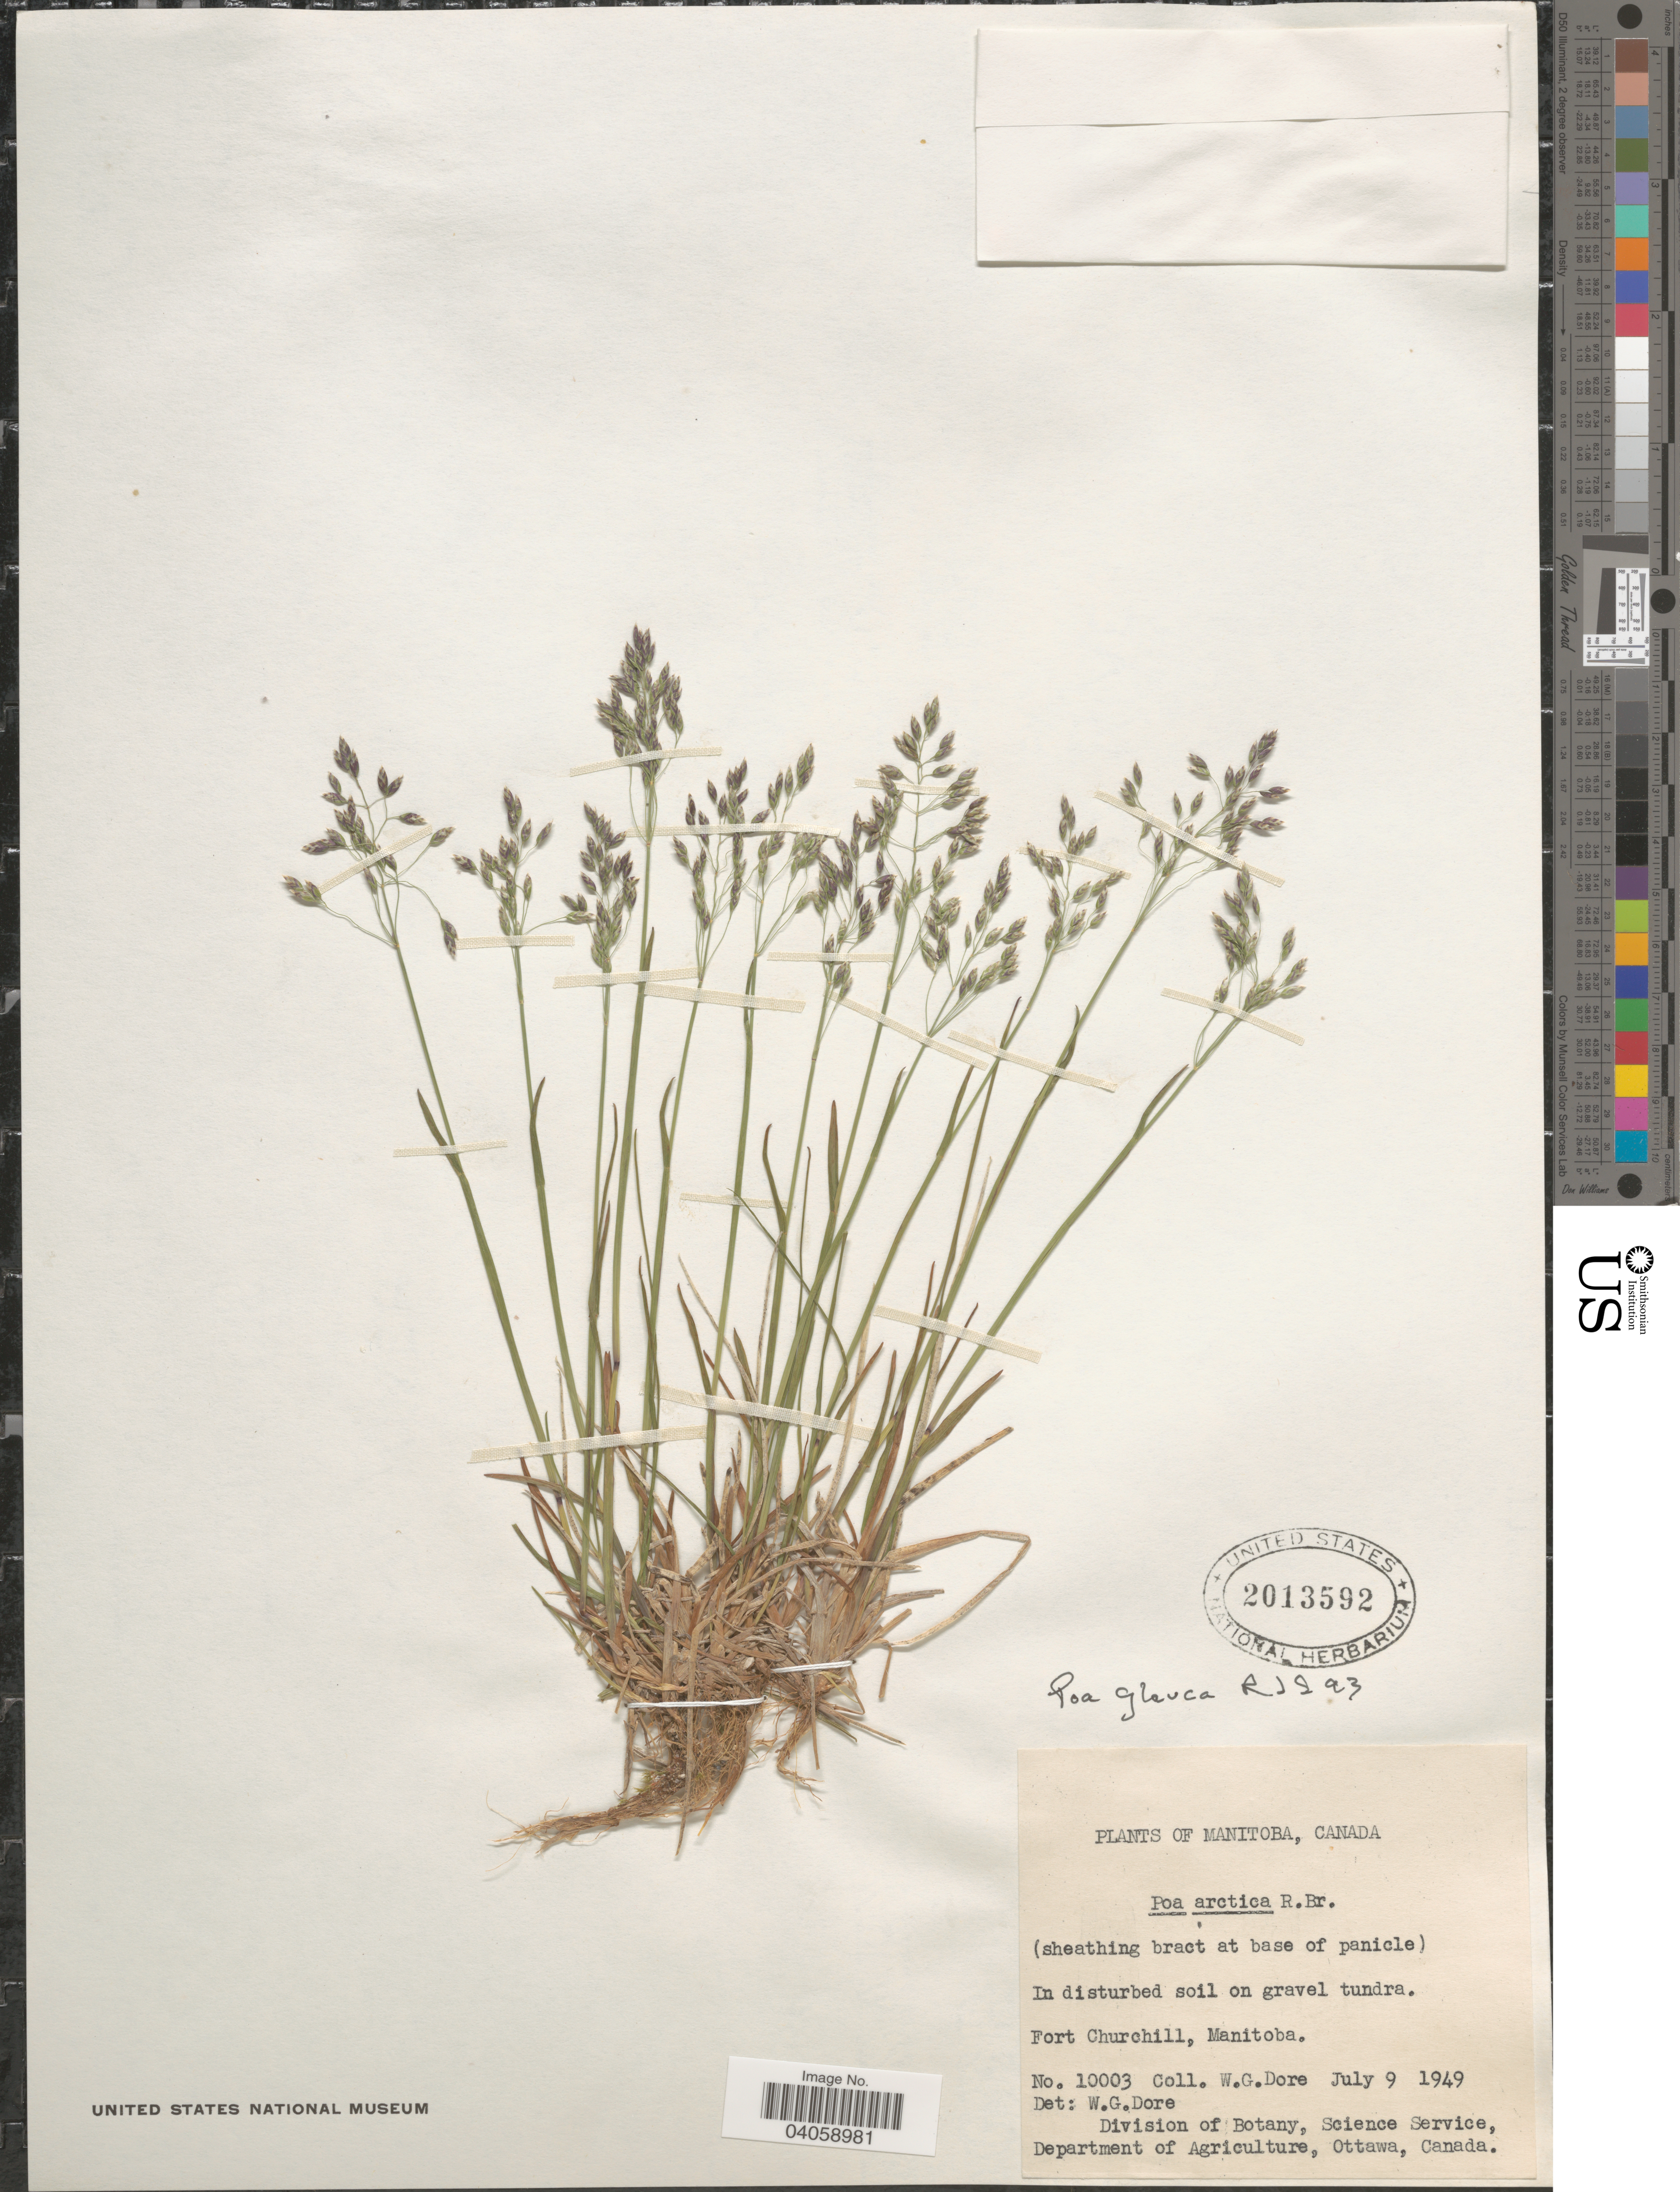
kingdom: Plantae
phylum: Tracheophyta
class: Liliopsida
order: Poales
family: Poaceae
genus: Poa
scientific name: Poa glauca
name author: Vahl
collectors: W. Dore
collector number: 10003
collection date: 1949-07-09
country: Canada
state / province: Manitoba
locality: Fort Churchill.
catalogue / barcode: US 2013592